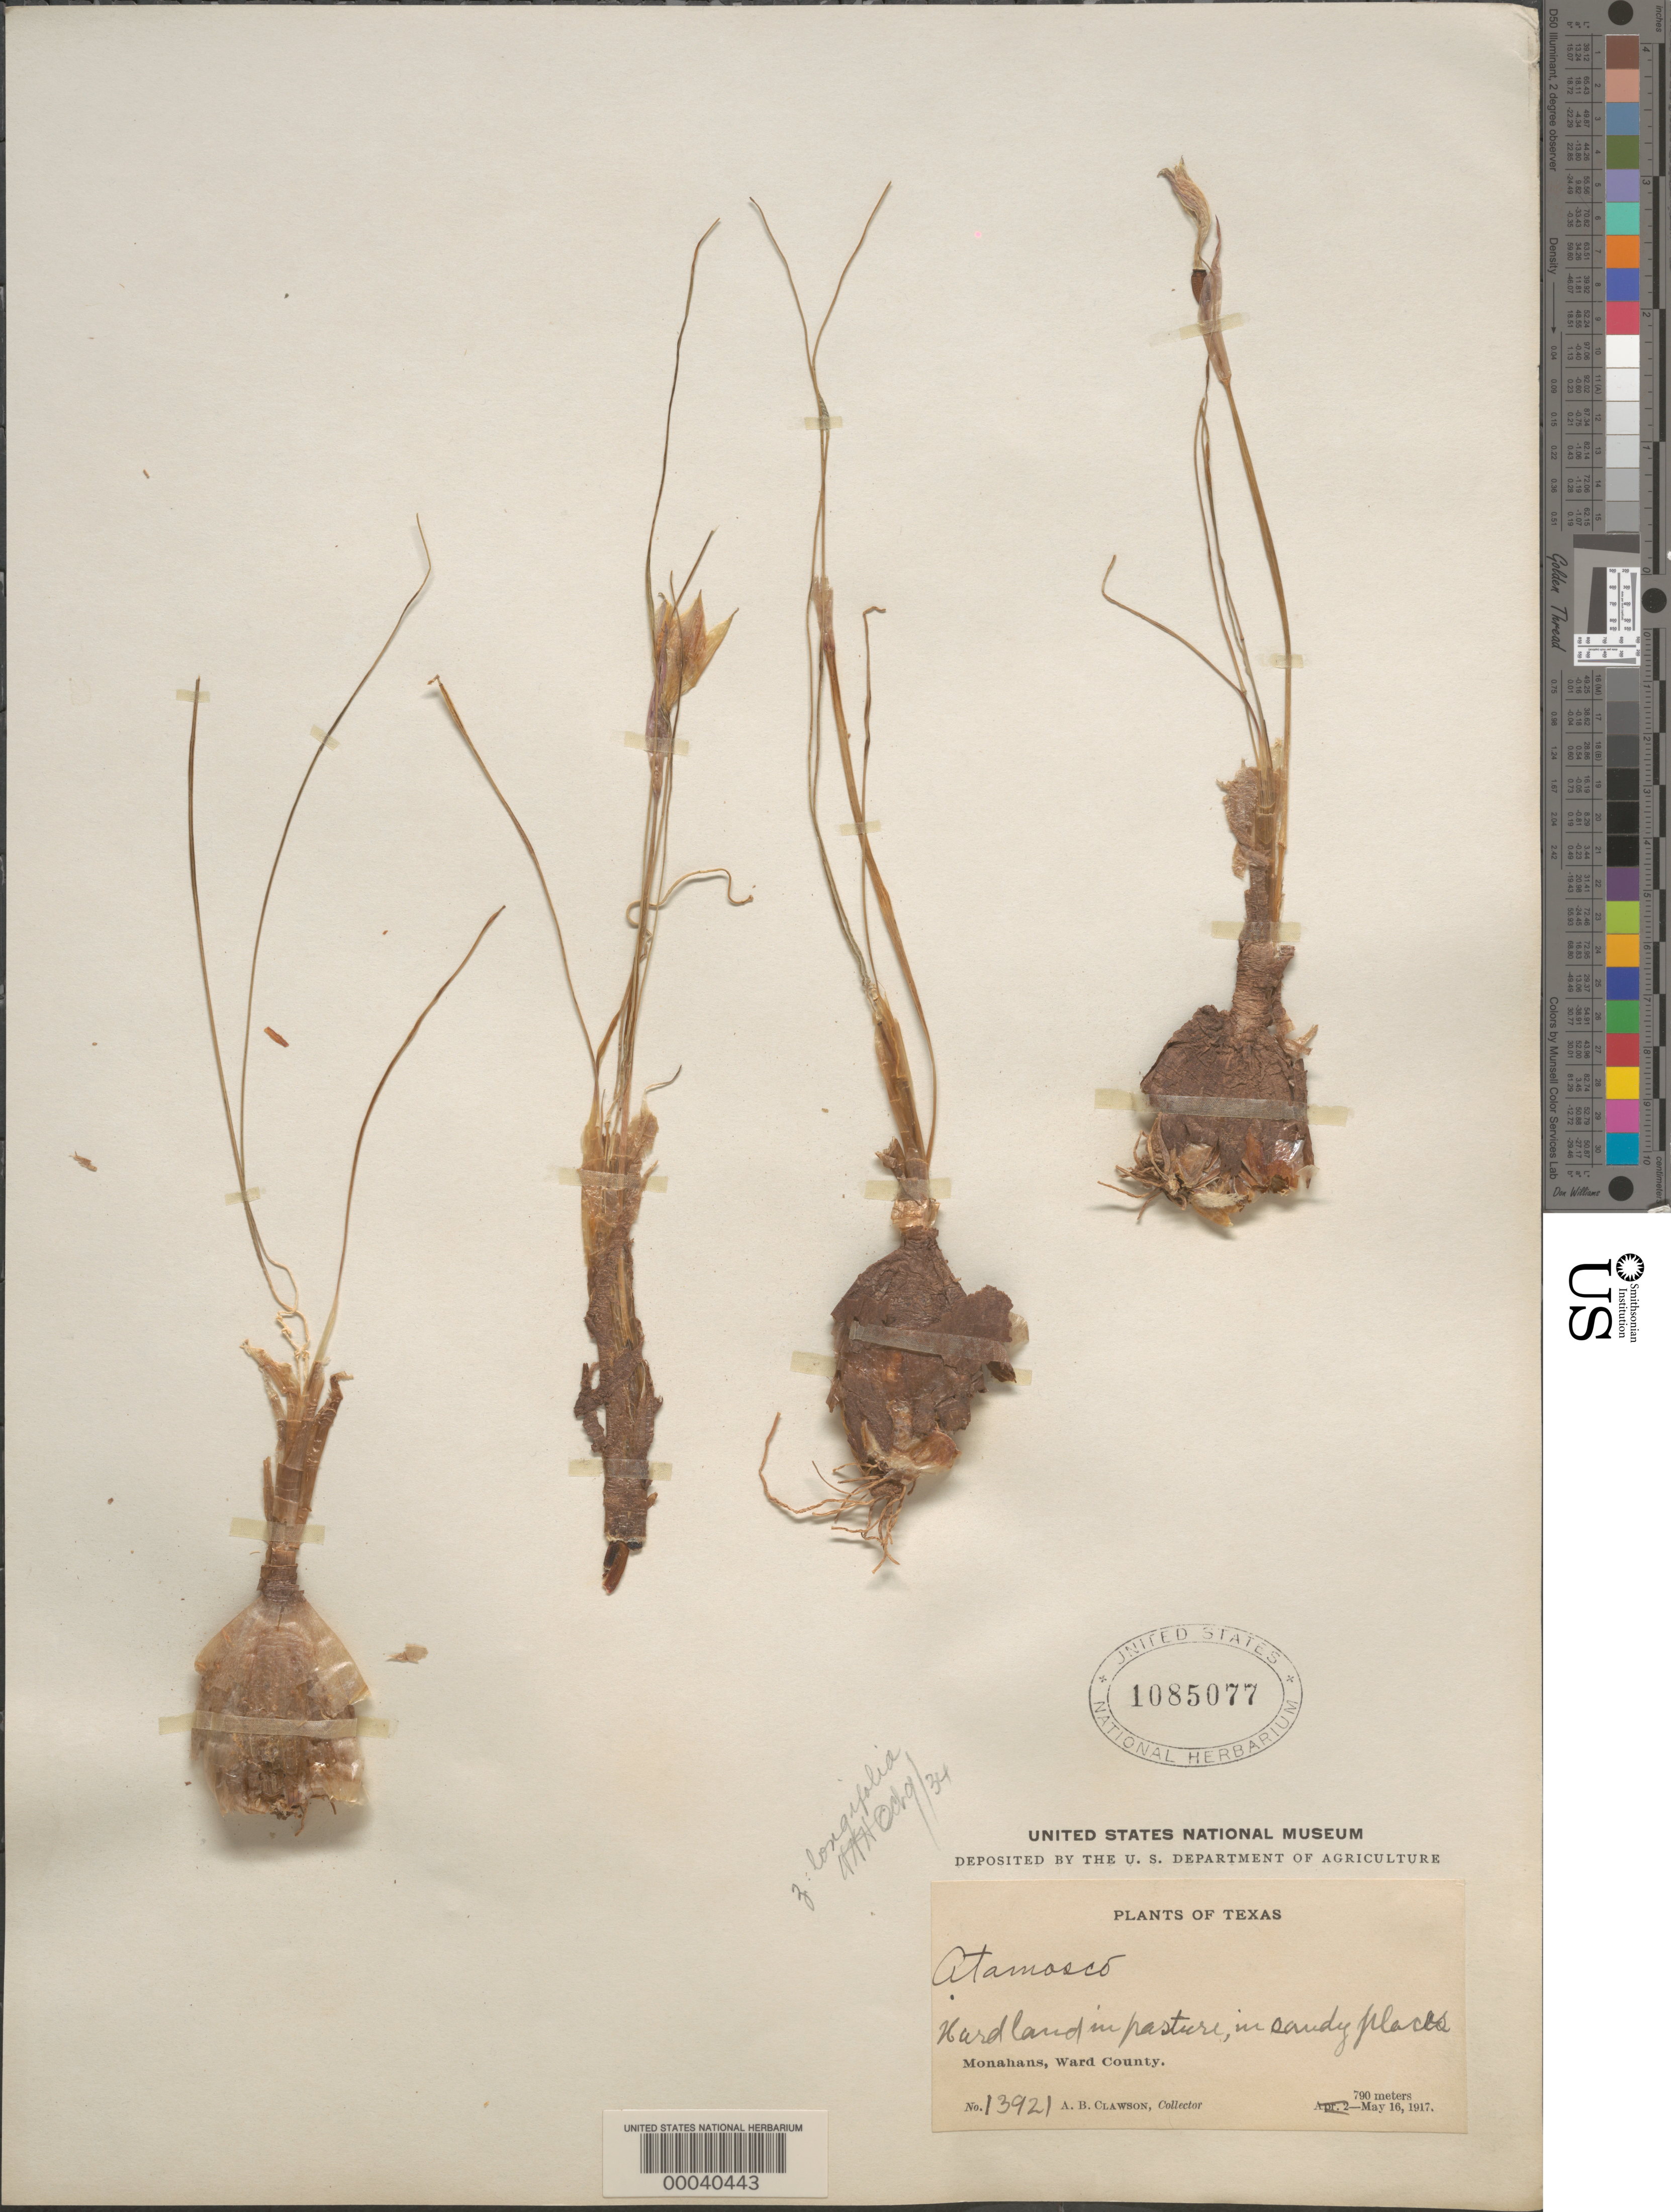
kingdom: Plantae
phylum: Tracheophyta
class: Liliopsida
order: Asparagales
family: Amaryllidaceae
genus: Zephyranthes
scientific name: Zephyranthes longifolia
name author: Hemsl.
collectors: A. Clawson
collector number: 13921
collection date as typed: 16 May 1917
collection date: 1917-05-16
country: United States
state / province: Texas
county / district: Ward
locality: Monahans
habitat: Pasture, in sandy soil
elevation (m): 790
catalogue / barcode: US 1085077